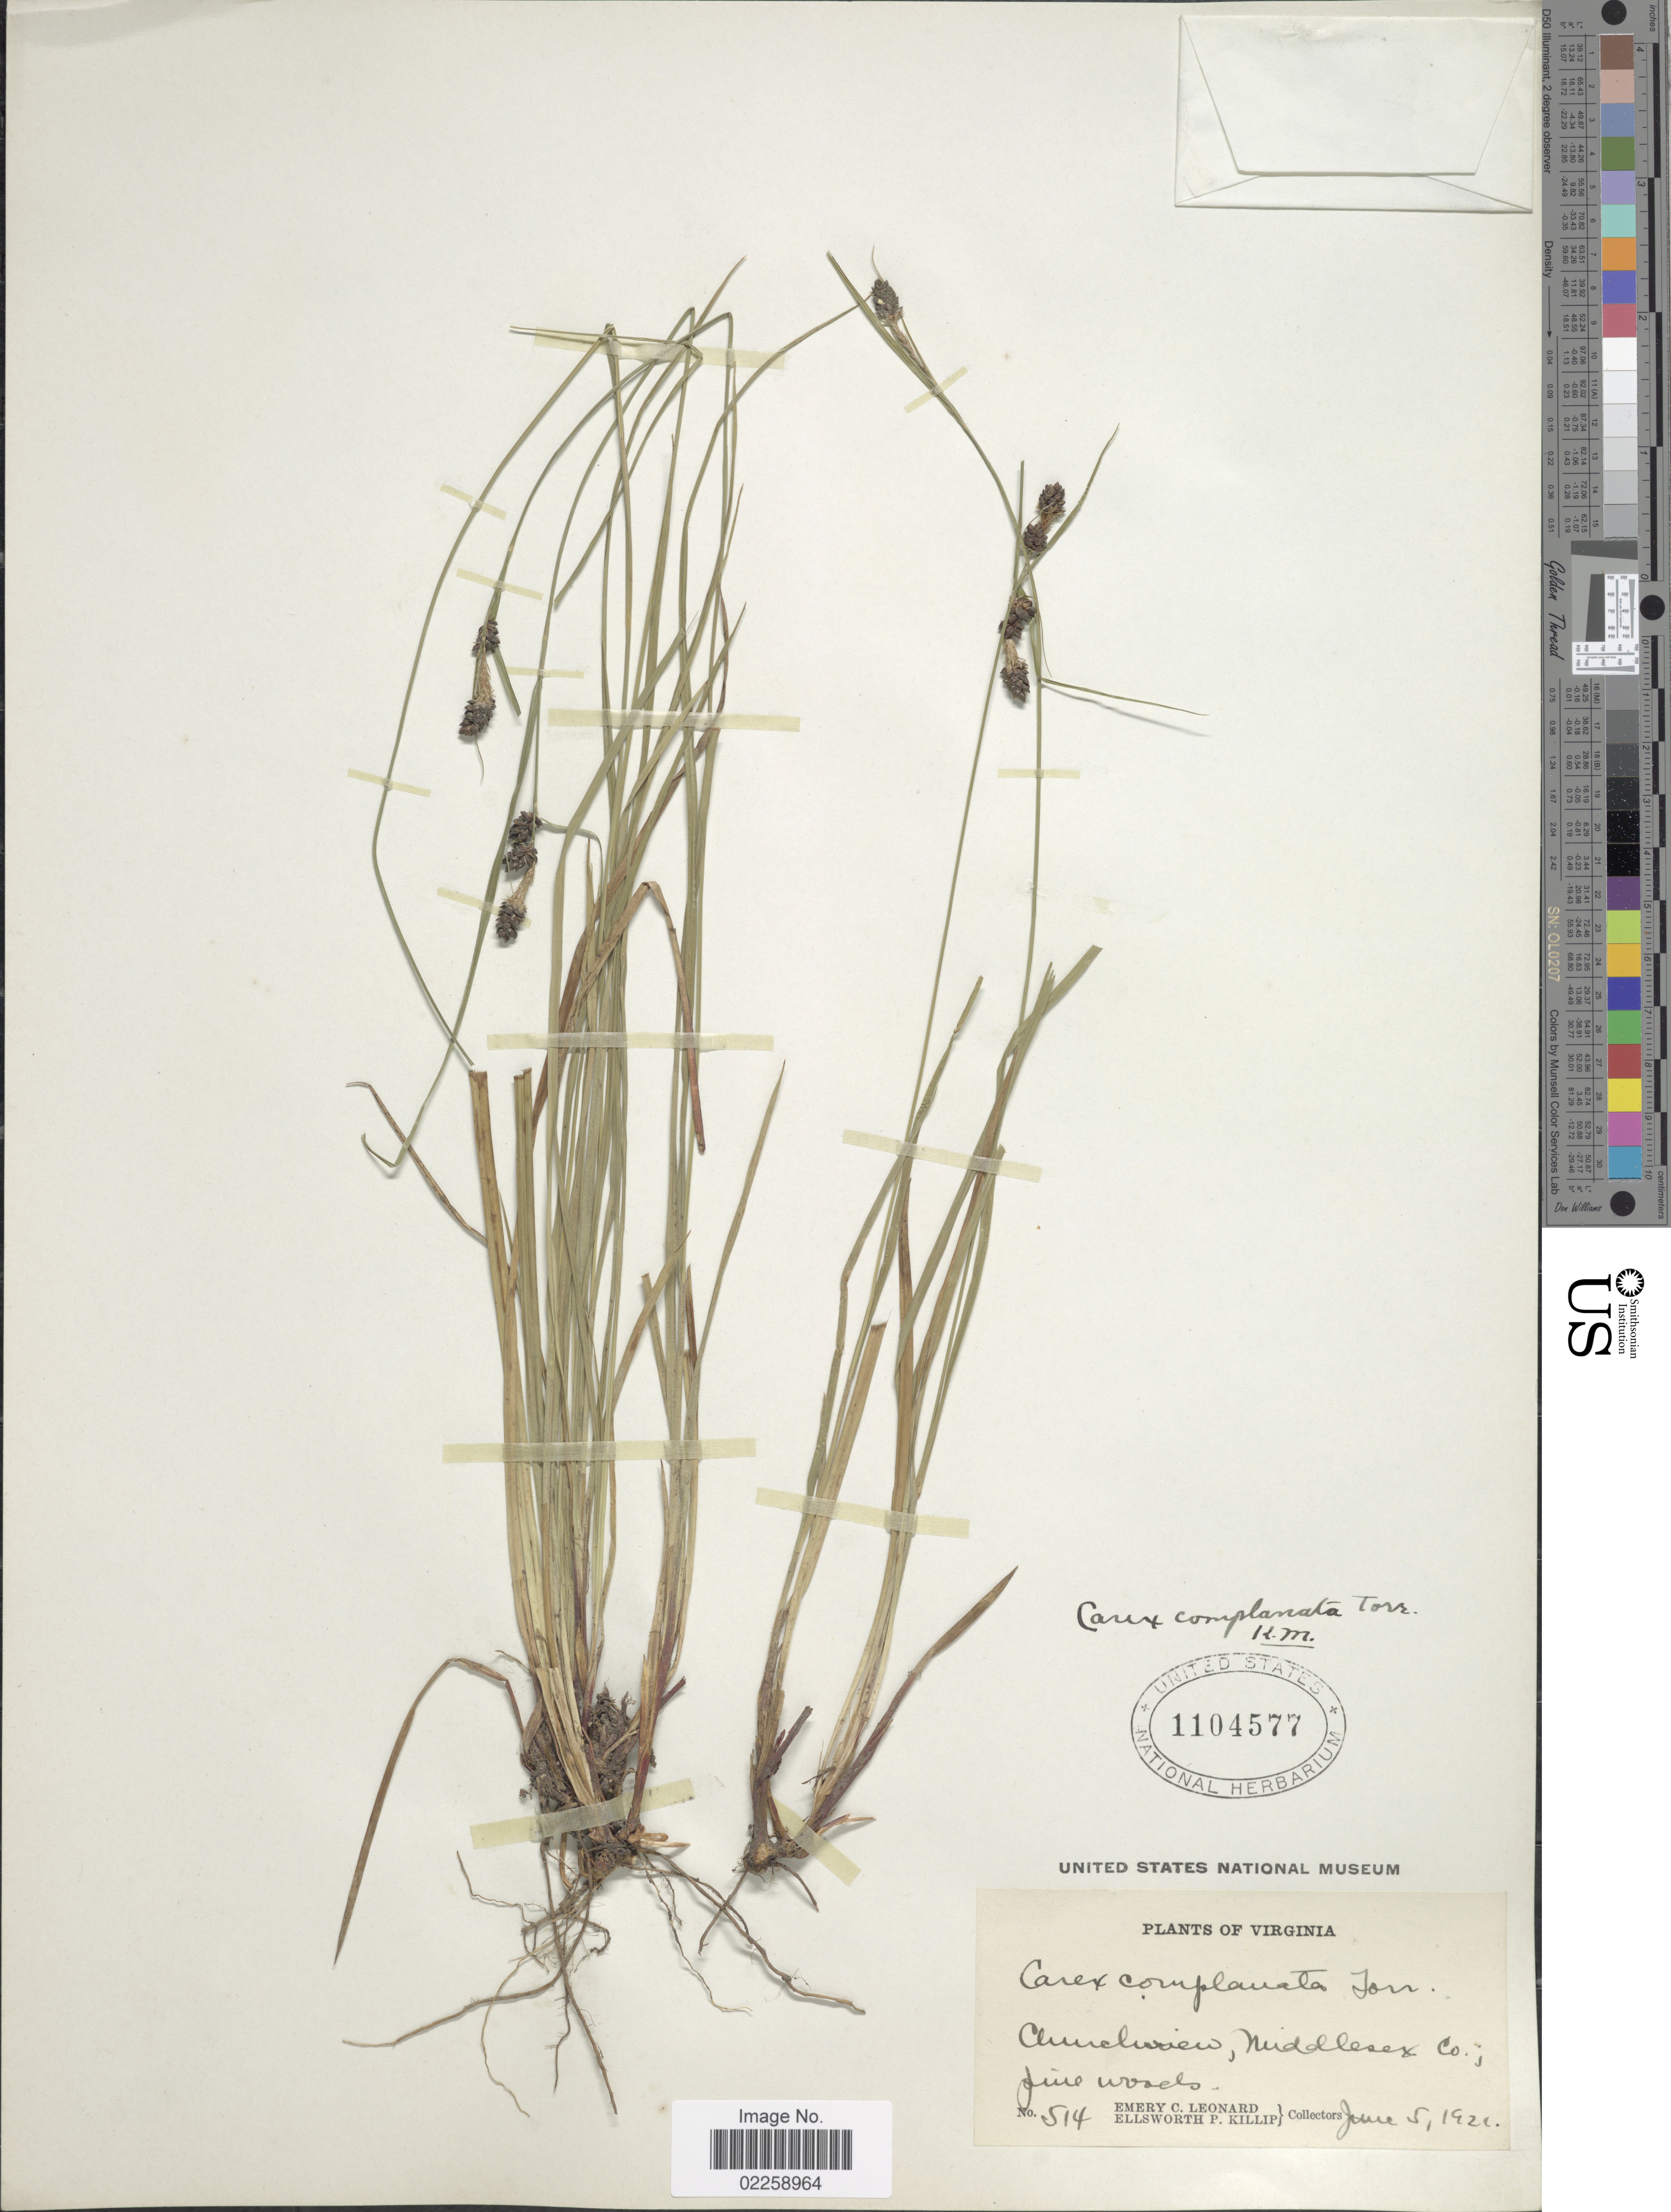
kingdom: Plantae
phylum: Tracheophyta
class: Liliopsida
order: Poales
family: Cyperaceae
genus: Carex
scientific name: Carex complanata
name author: Torr. & Hook.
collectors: E. C. Leonard & E. P. Killip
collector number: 514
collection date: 1921-06-05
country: United States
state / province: Virginia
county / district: Middlesex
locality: Churchview , Middlesex Co.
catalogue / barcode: US 1104577